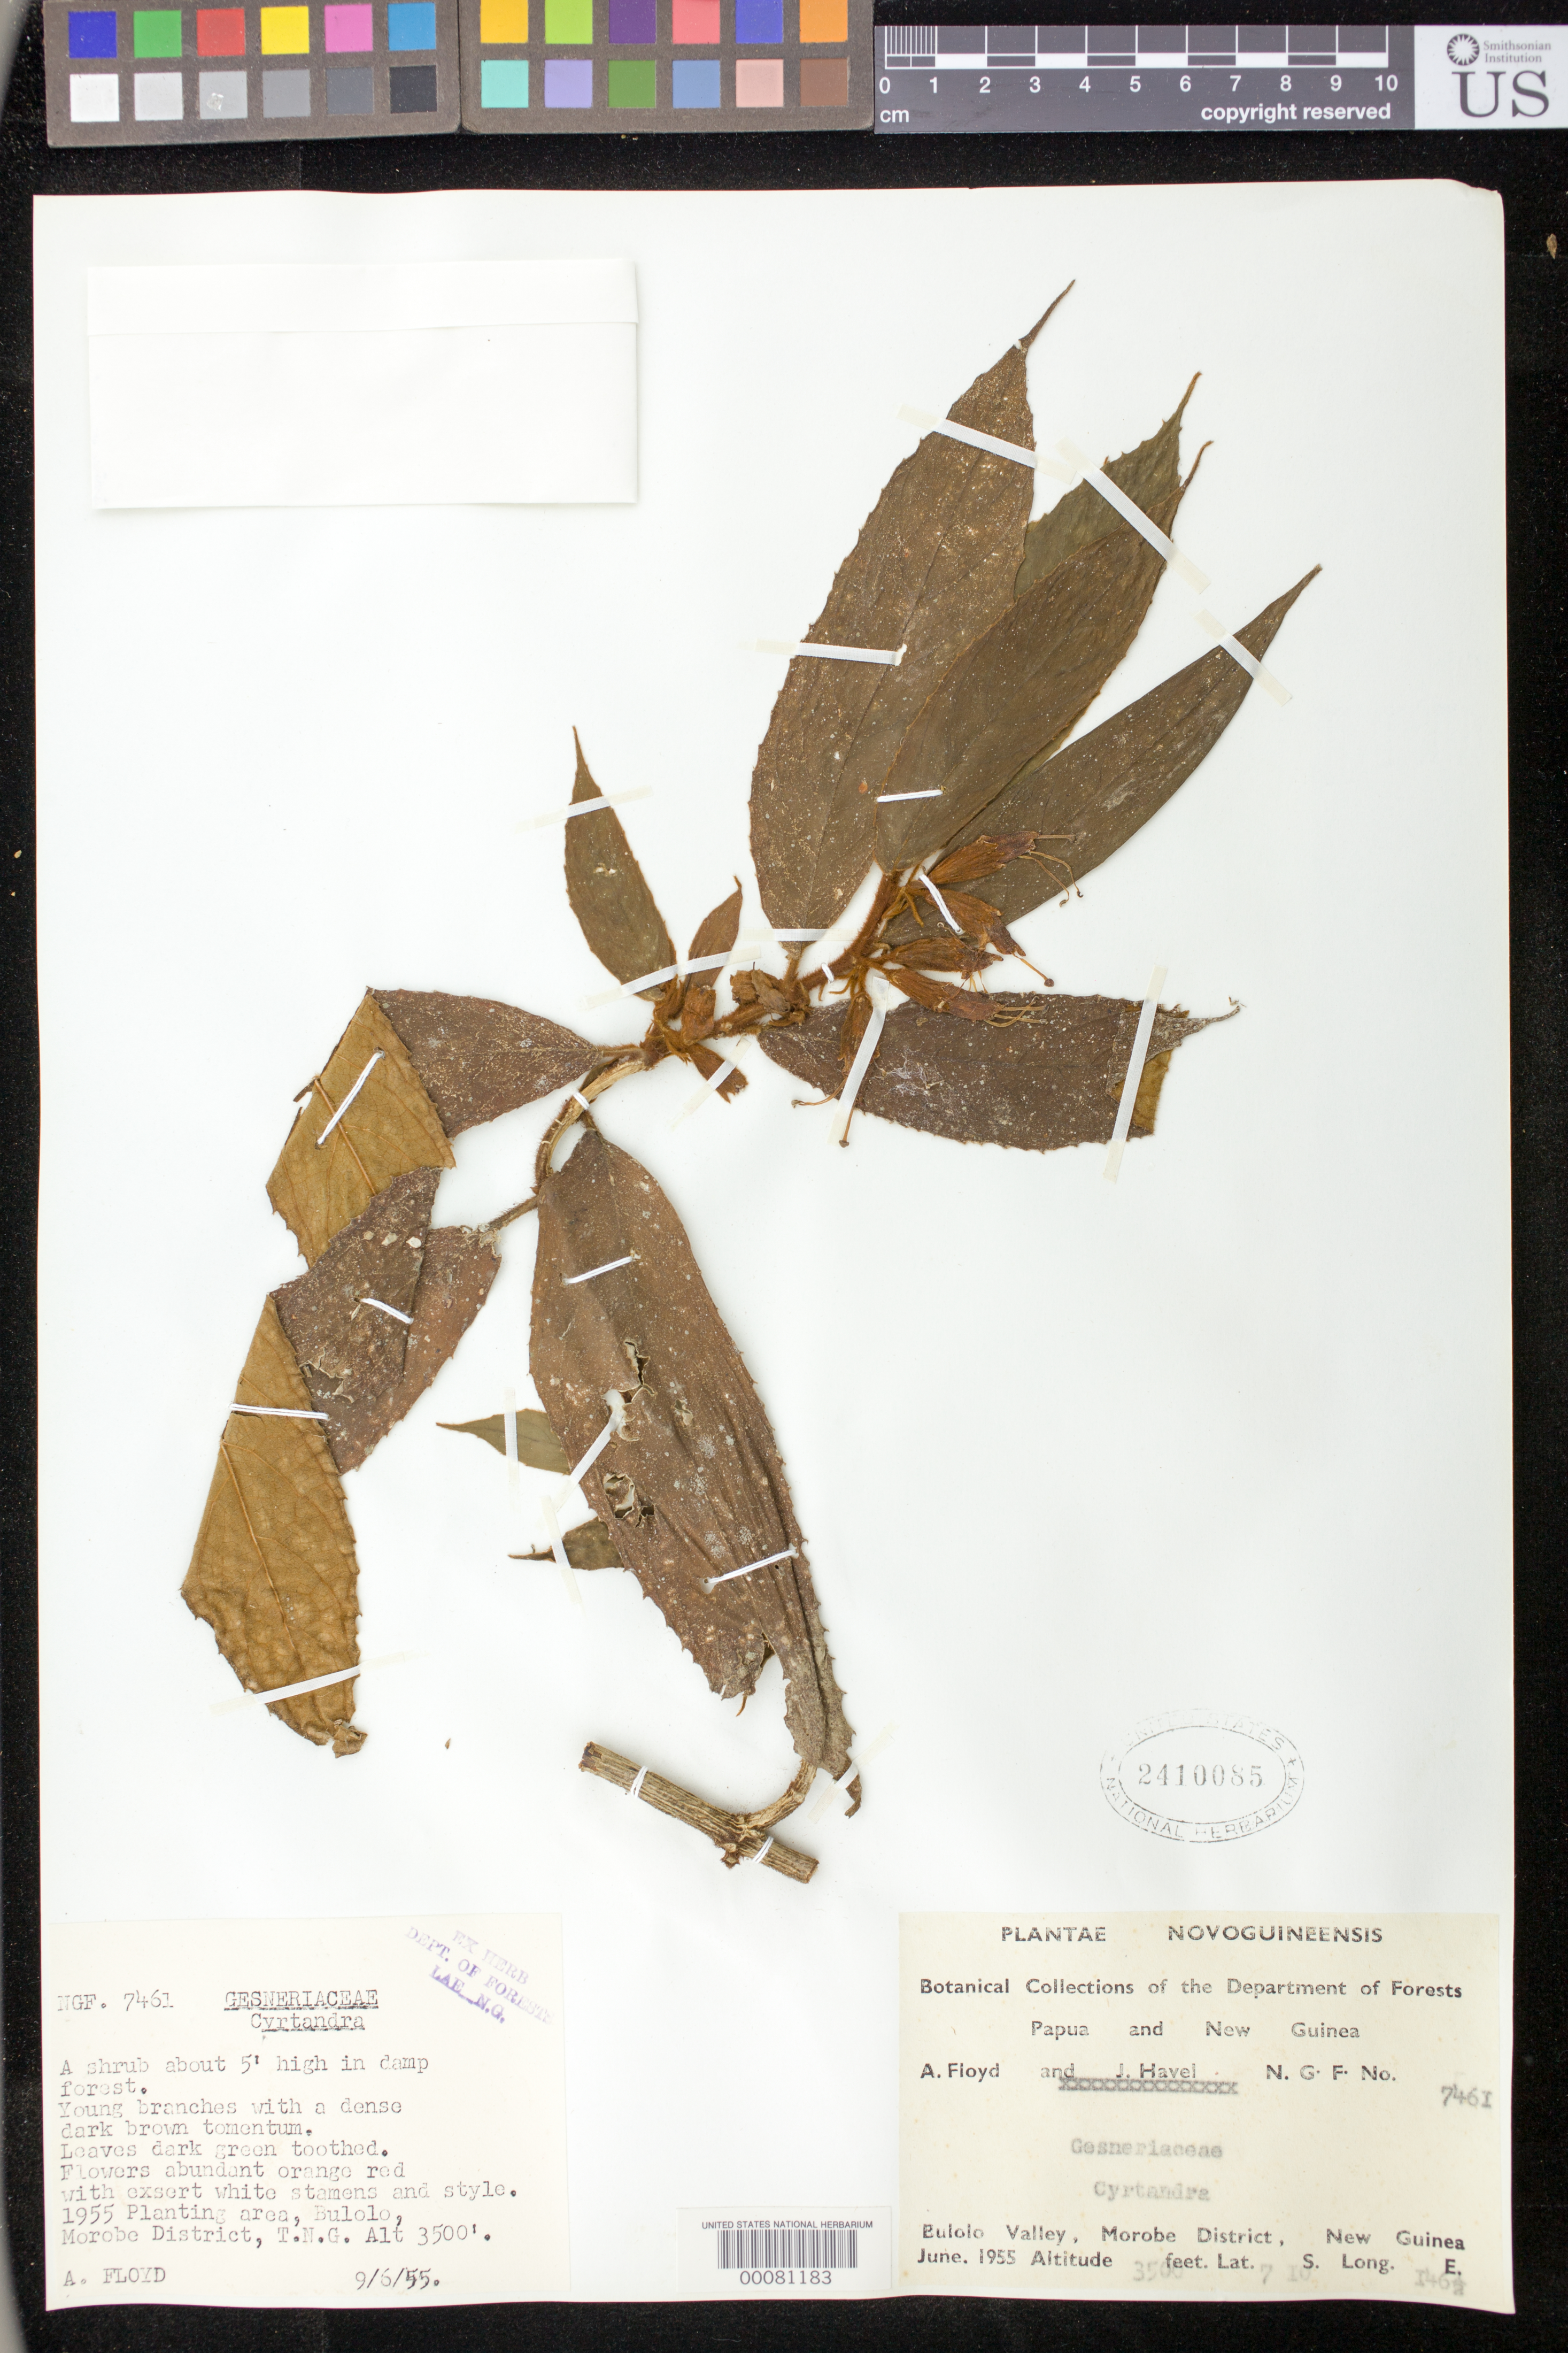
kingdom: Plantae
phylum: Tracheophyta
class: Magnoliopsida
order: Lamiales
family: Gesneriaceae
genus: Cyrtandra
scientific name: Cyrtandra sp.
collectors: A. Floyd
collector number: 7461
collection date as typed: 09 Jun 1955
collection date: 1955-06-09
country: Papua New Guinea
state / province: Morobe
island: New Guinea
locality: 1955 planting area, bulolo, morobe district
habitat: In damp forest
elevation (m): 1067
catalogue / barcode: US 2410085